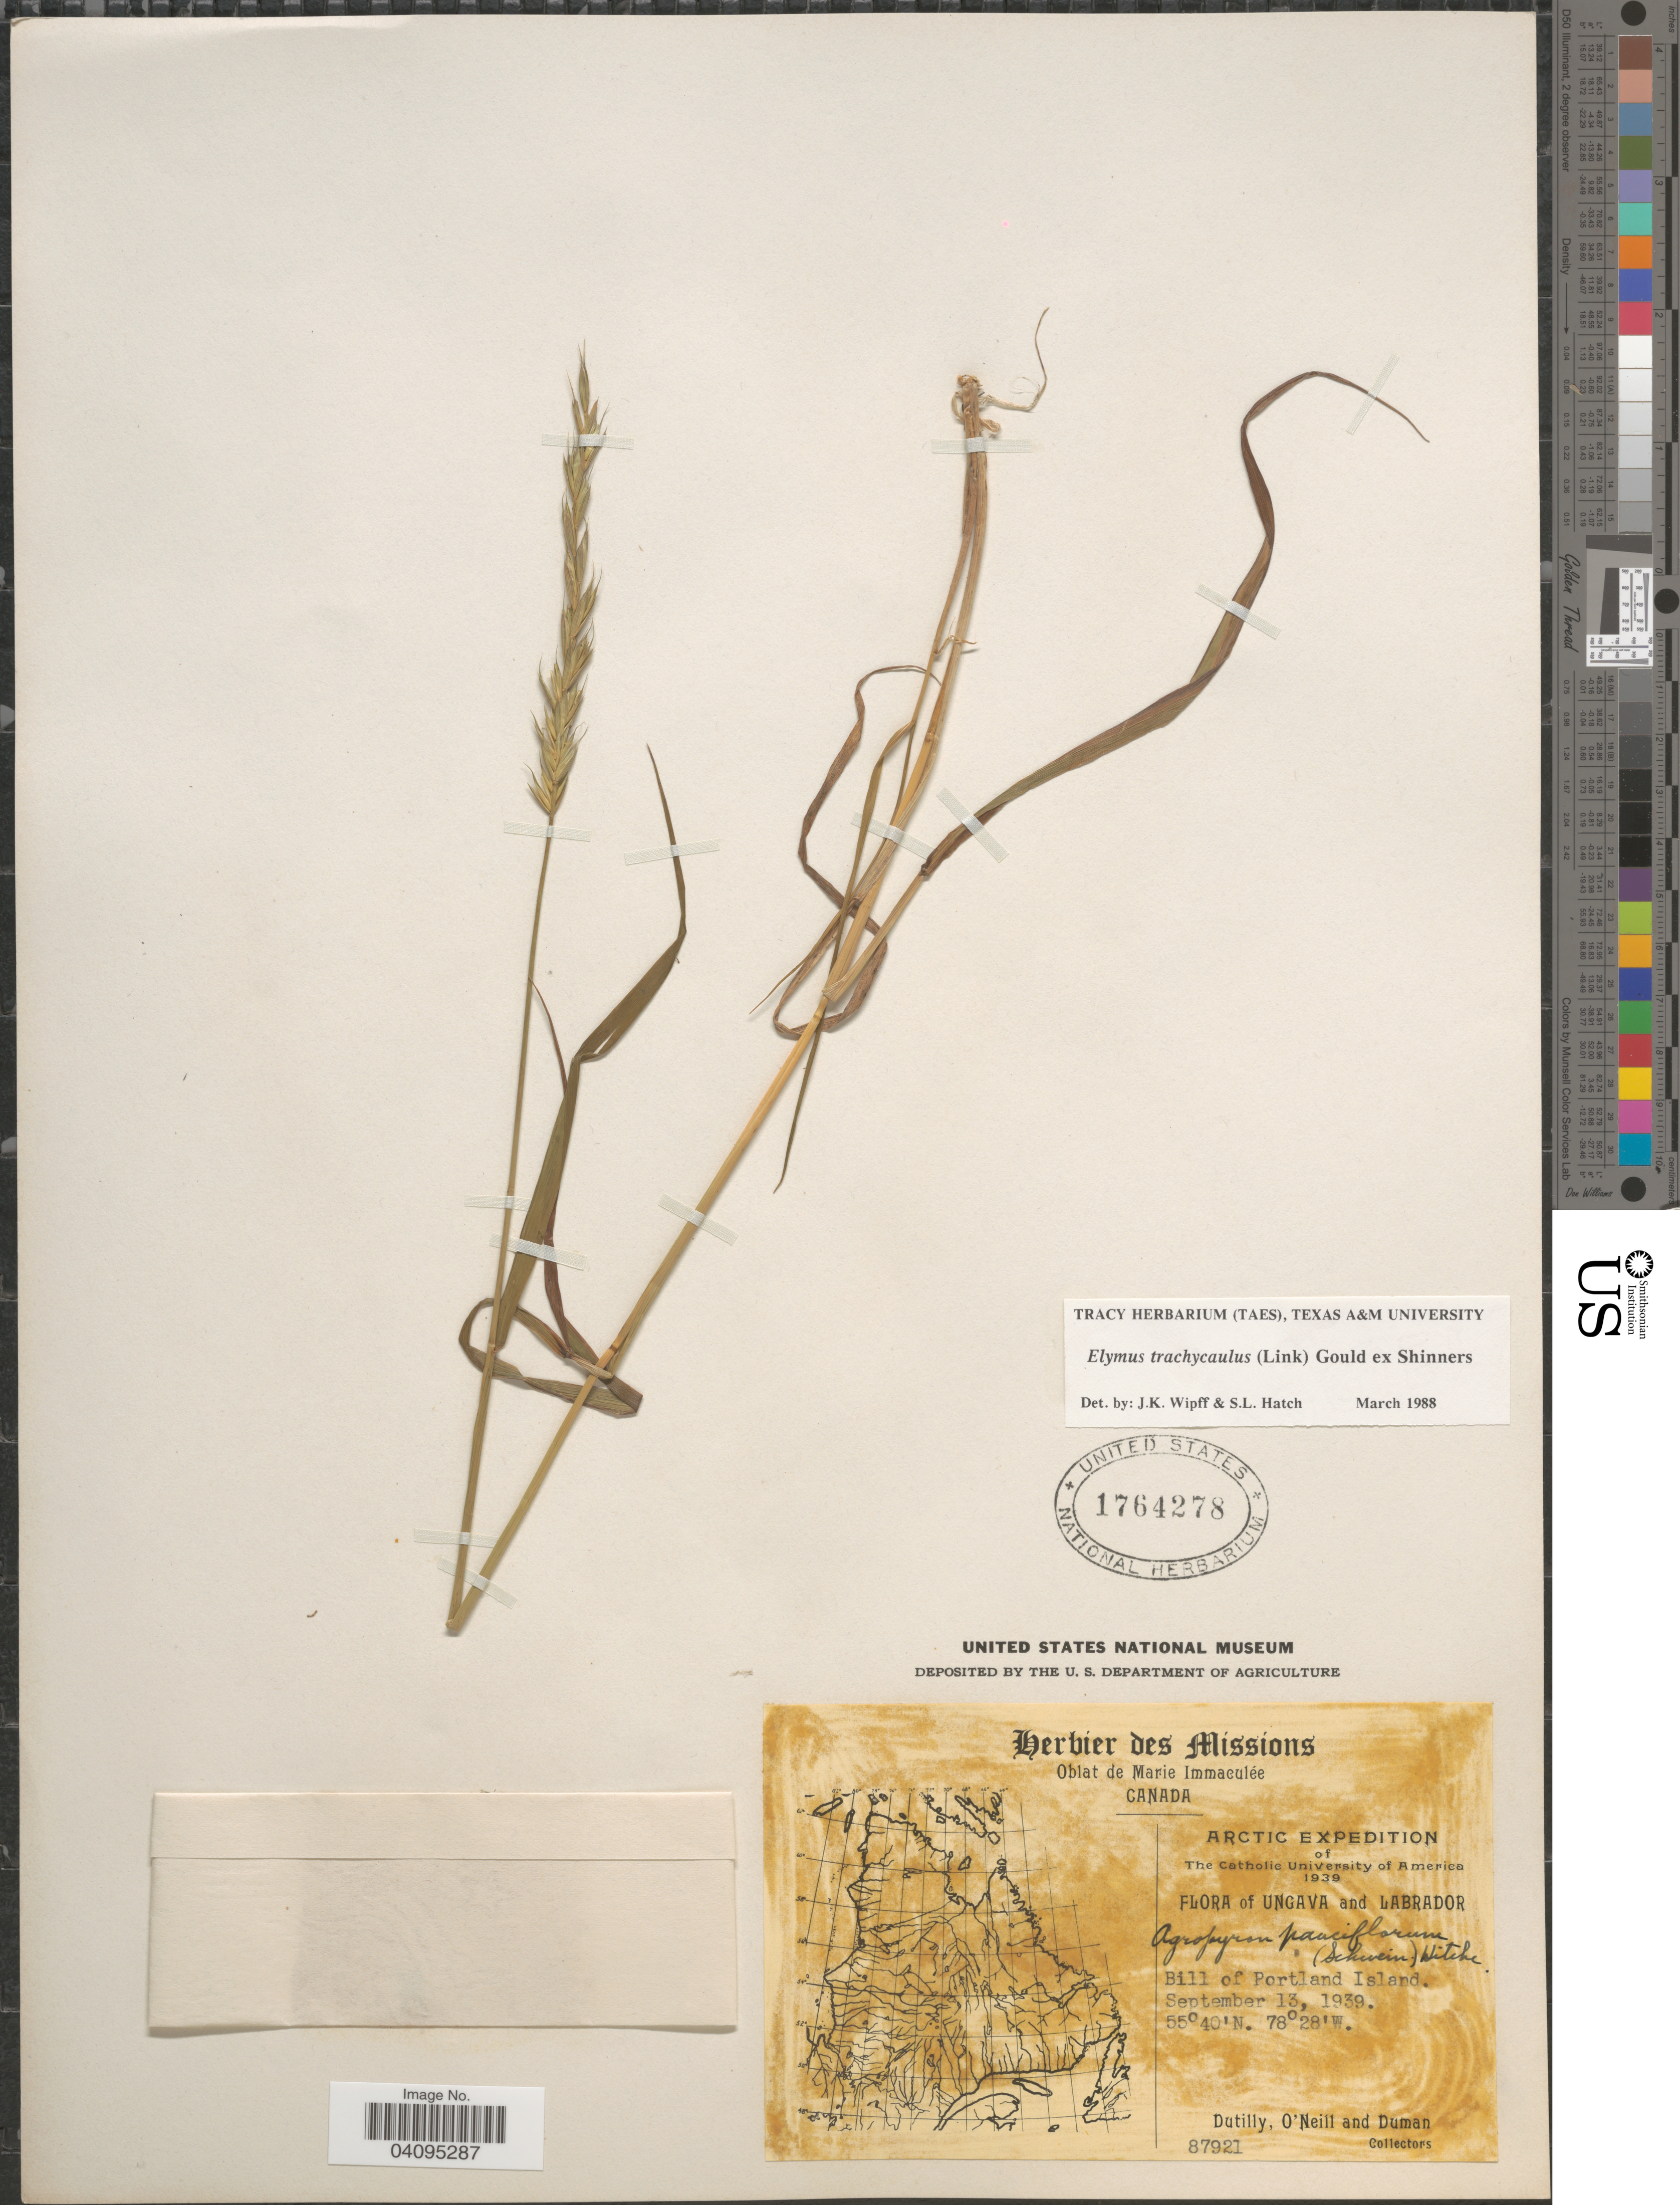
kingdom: Plantae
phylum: Tracheophyta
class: Liliopsida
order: Poales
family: Poaceae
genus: Elymus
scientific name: Elymus trachycaulus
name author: (Link) Gould ex Shinners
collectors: -. Dutilly, -. O'Neill & -. Duman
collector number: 87921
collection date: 1939-09-13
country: Canada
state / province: Newfoundland and Labrador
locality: Arctic Expedition of The Catholic University of America 1939. Ungava and Labrador. Bill of Portland Island.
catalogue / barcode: US 1764278